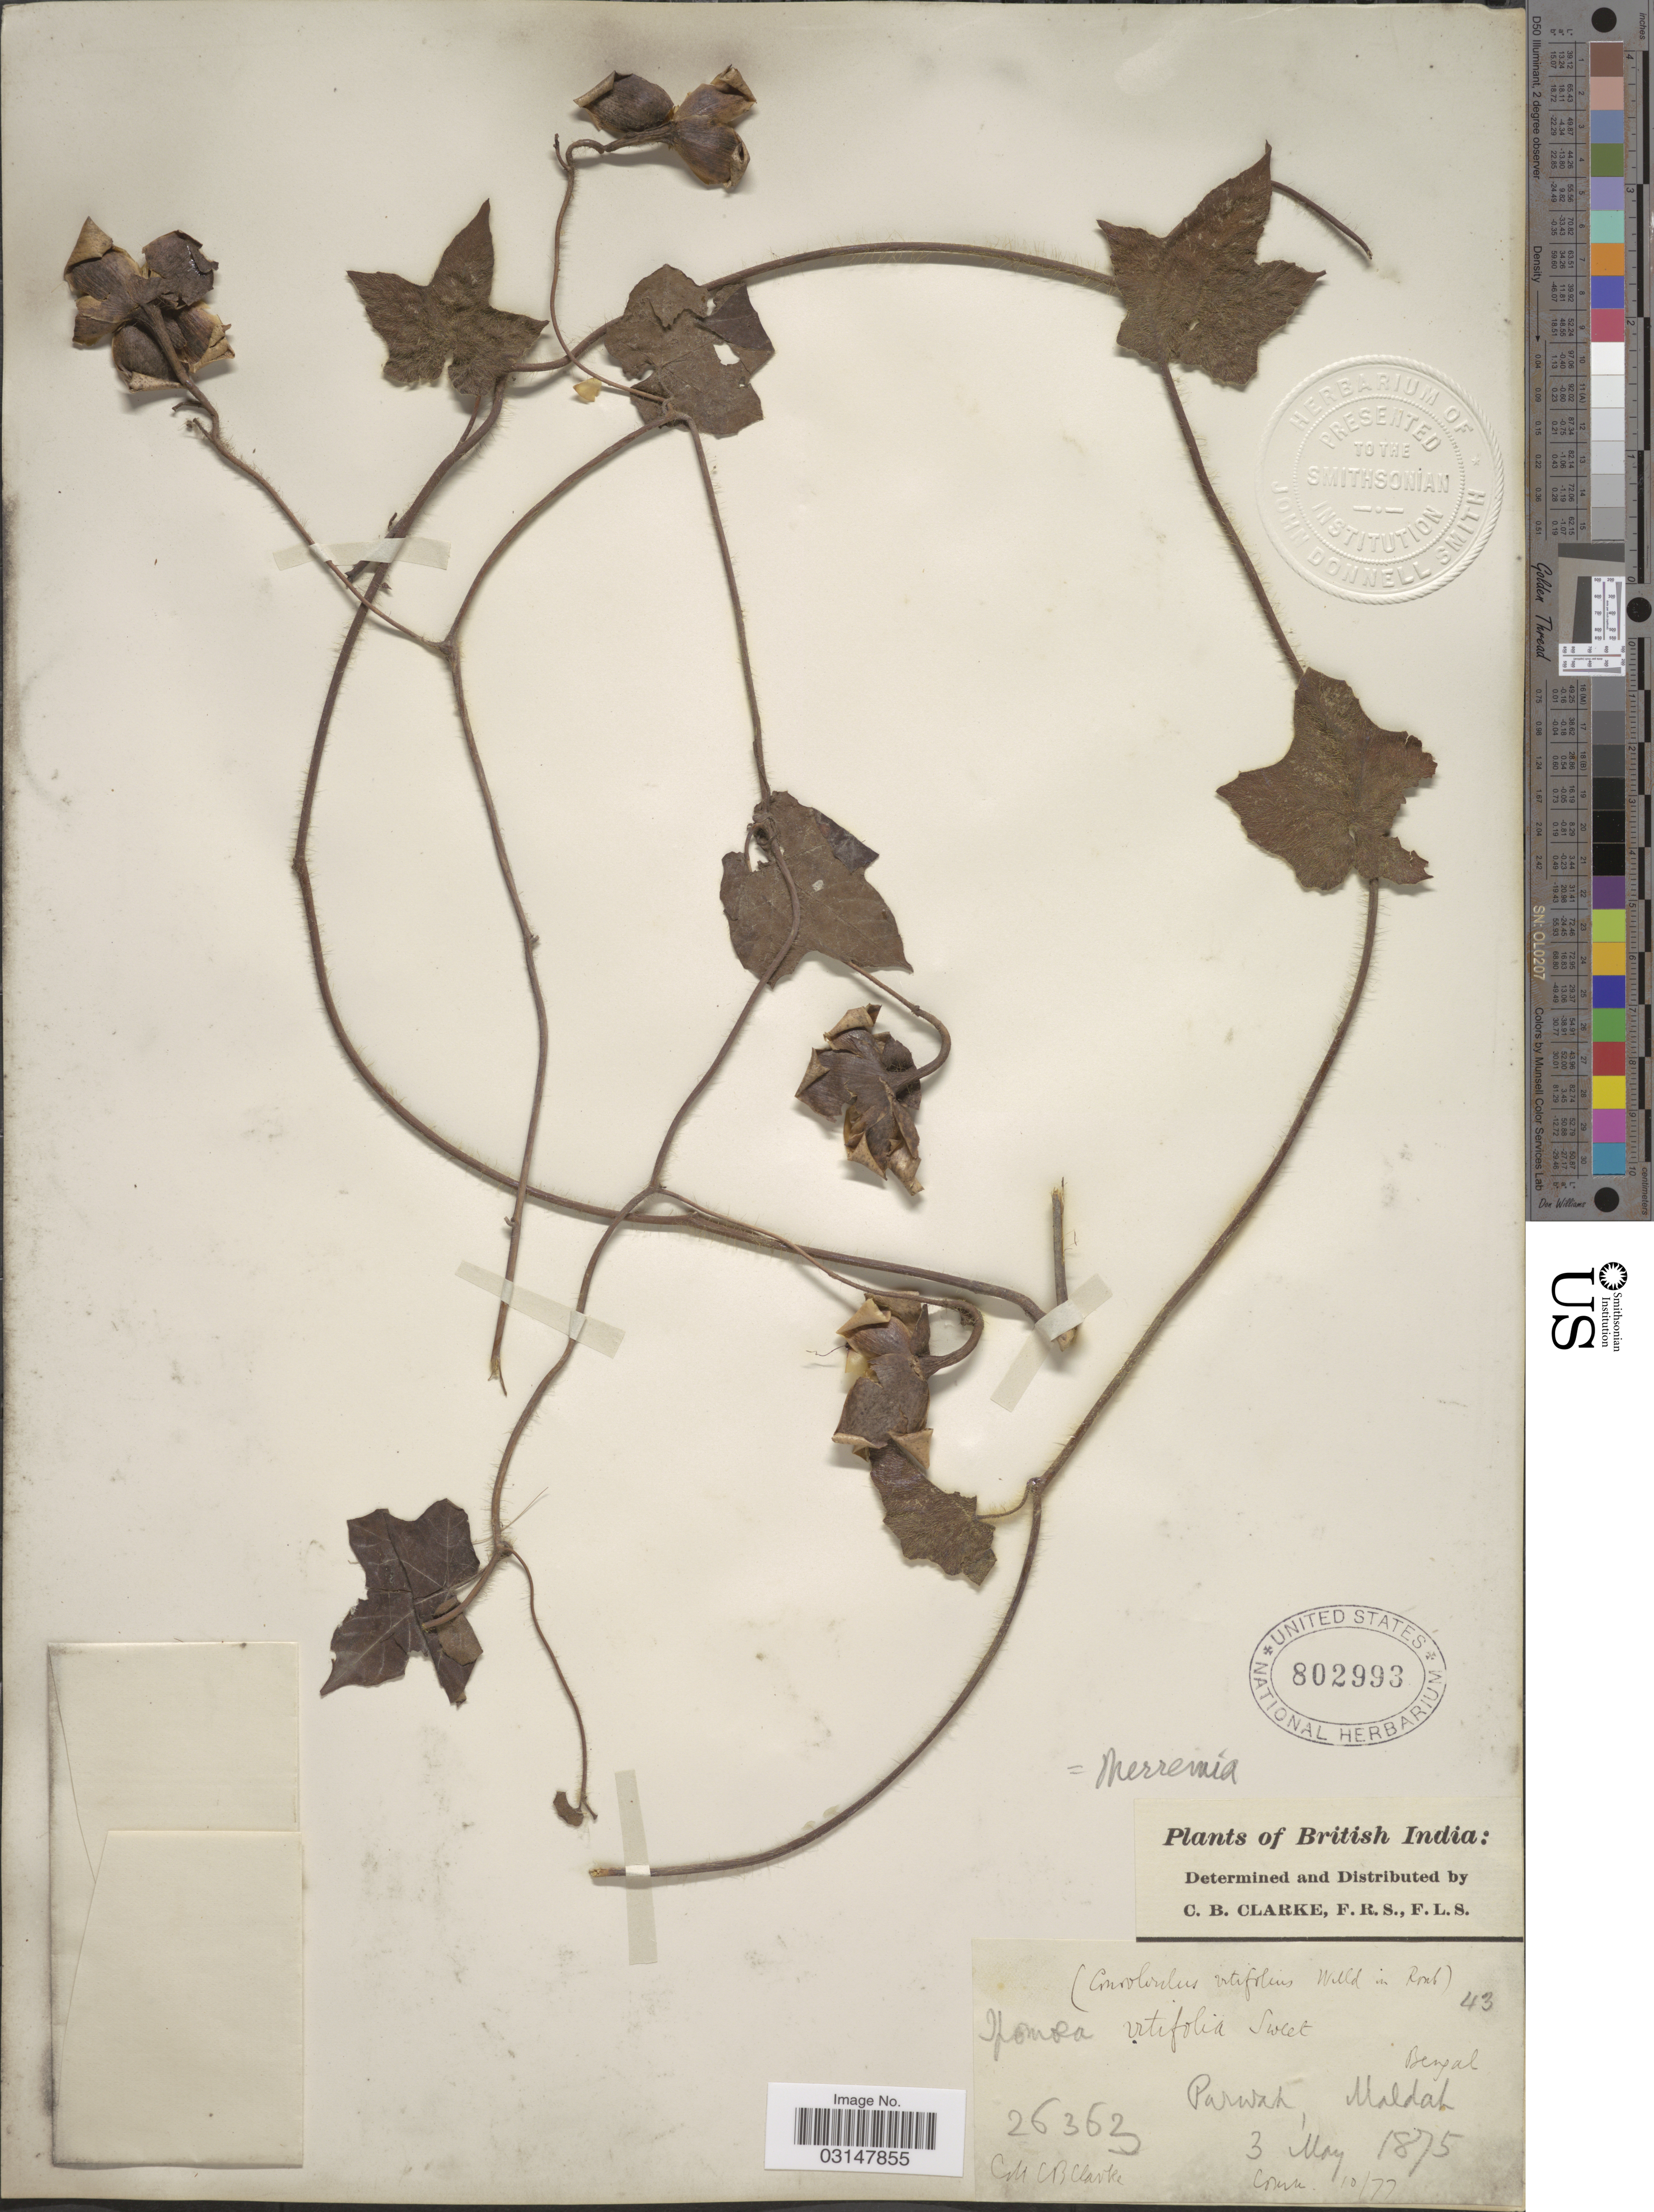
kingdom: Plantae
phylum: Tracheophyta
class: Magnoliopsida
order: Solanales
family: Convolvulaceae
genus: Distimake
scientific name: Distimake vitifolius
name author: (Burm. f.) Pisuttimarn & Petrongari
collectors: C. B. Clarke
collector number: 26363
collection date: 1875-05-03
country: India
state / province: West Bengal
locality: British India. Bengal. Parwah, Maldah.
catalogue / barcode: US 802993